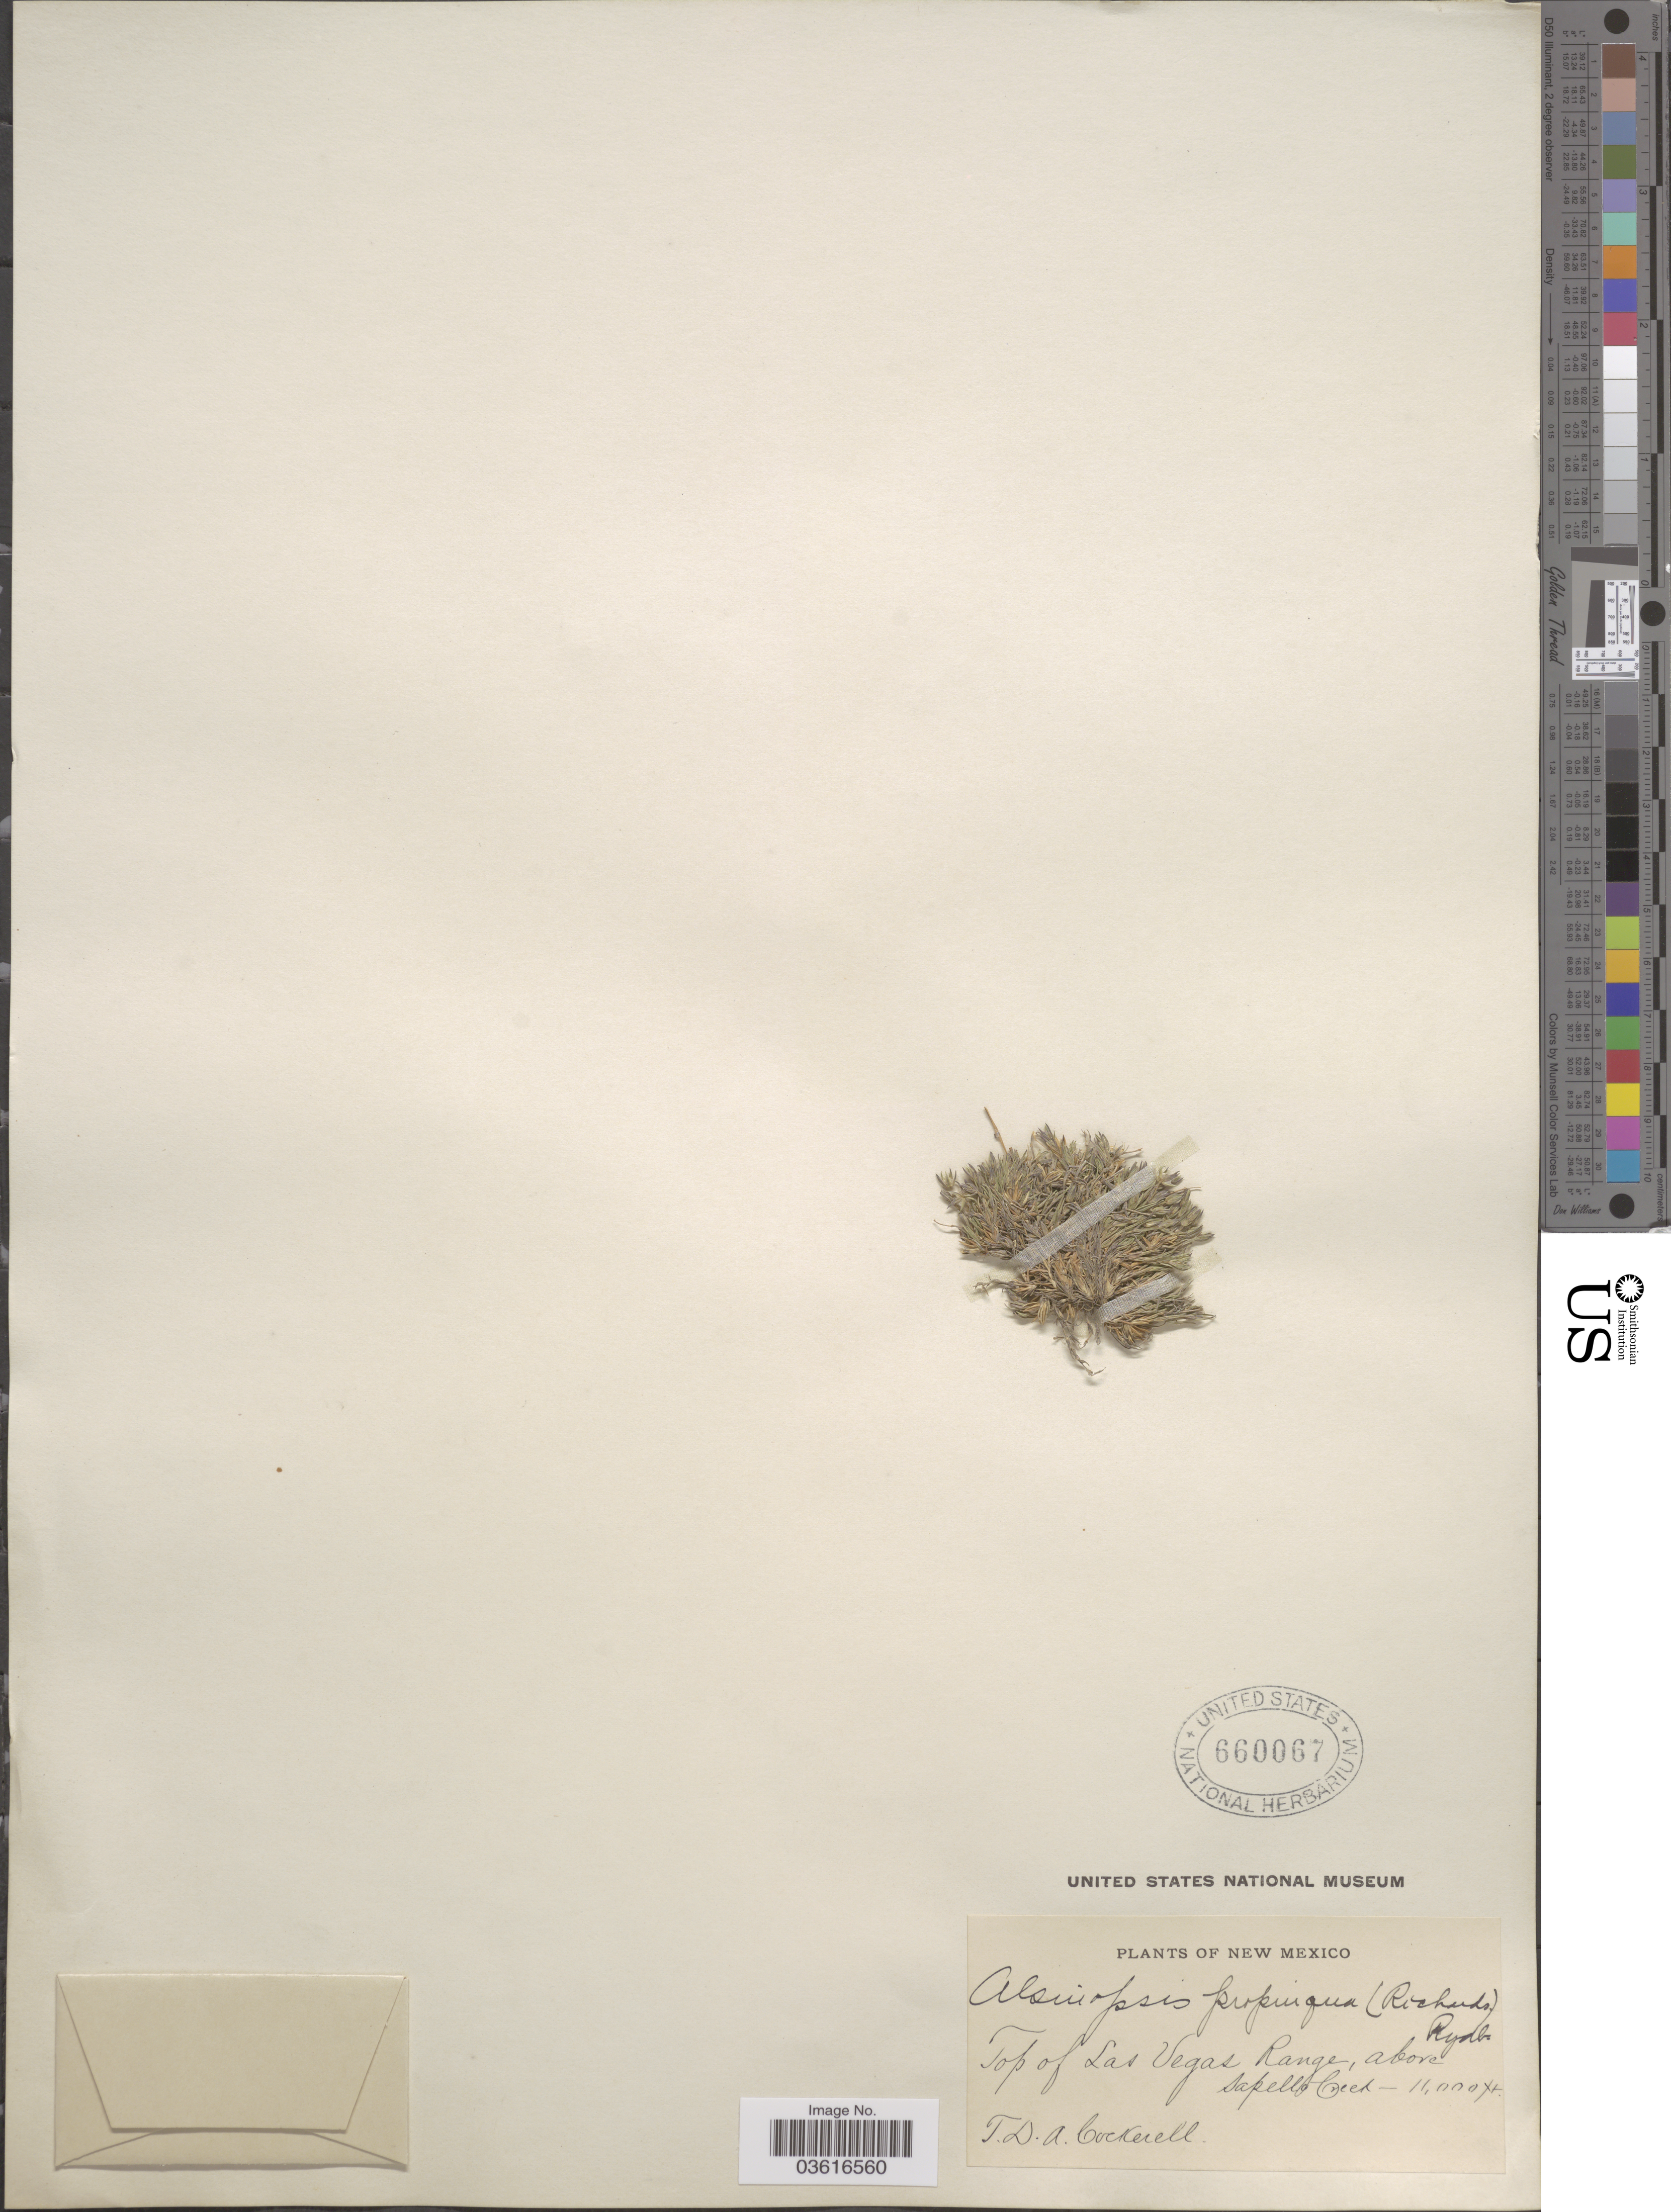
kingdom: Plantae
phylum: Tracheophyta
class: Magnoliopsida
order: Caryophyllales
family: Caryophyllaceae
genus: Minuartia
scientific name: Minuartia propinqua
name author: (Richardson) House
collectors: T. Cockerell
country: United States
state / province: New Mexico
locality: Top of Las Vegas Range, above Sapillo Creek.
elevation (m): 3353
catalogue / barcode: US 660067